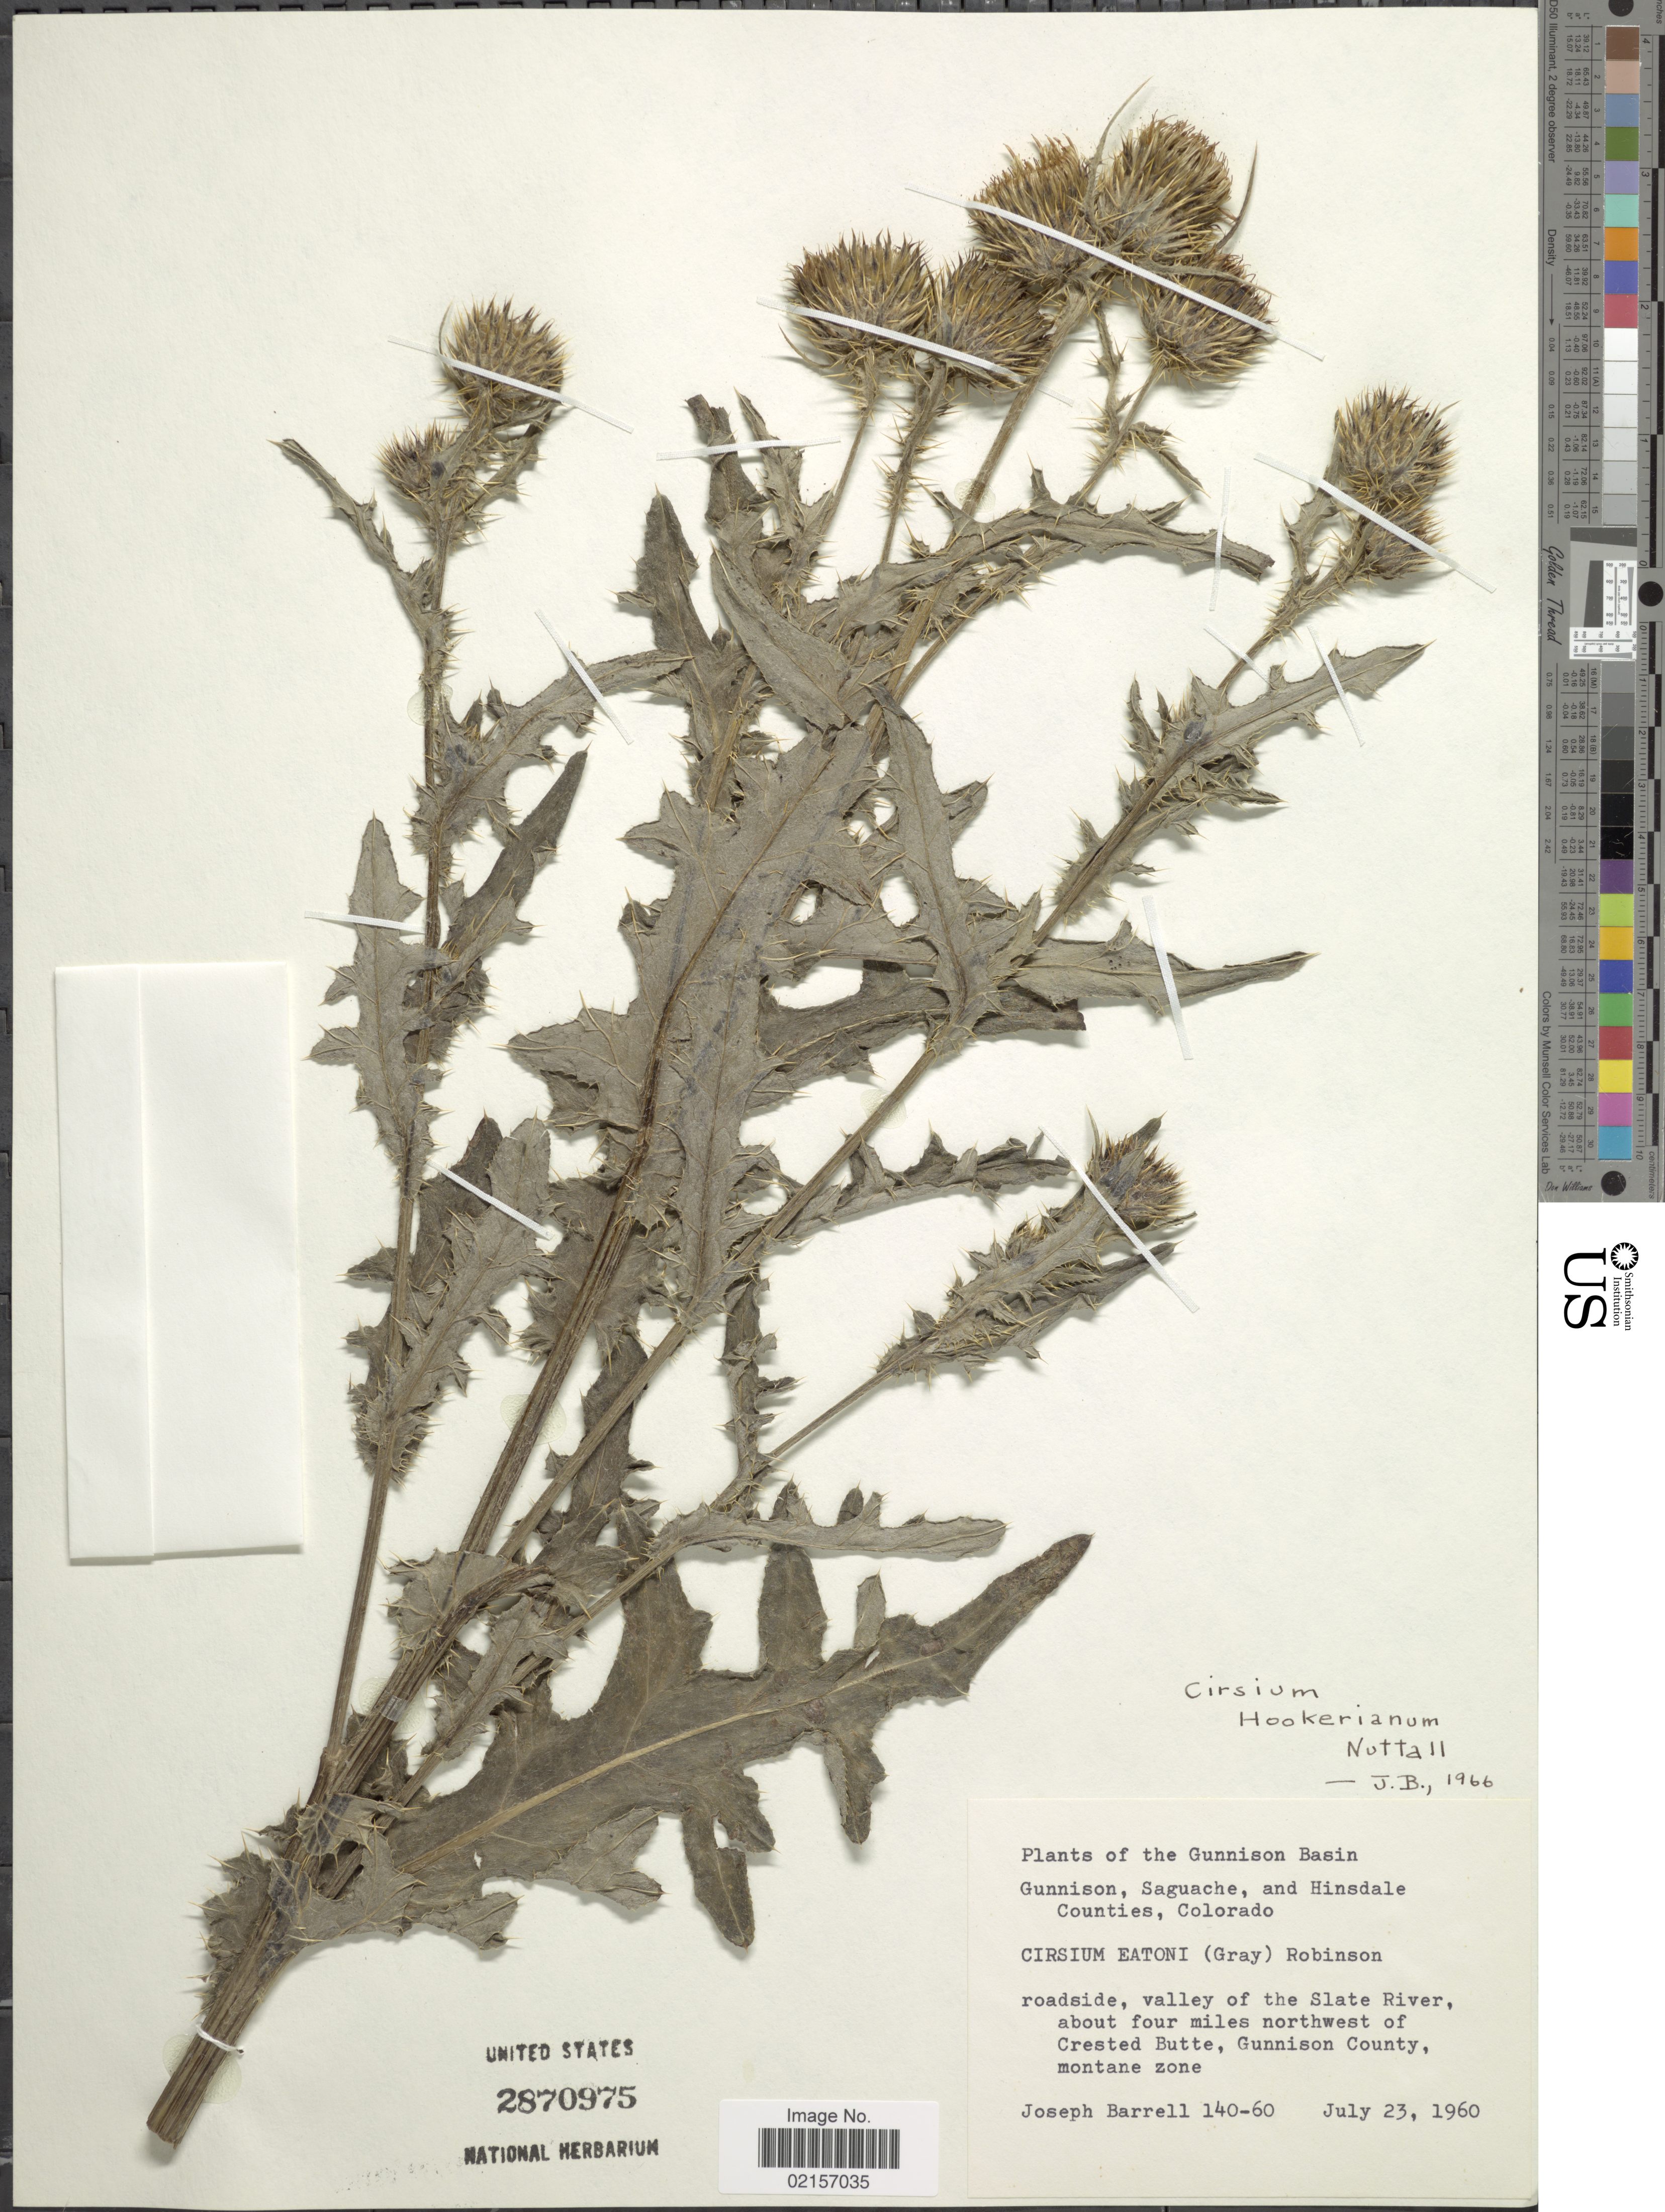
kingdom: Plantae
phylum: Tracheophyta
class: Magnoliopsida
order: Asterales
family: Asteraceae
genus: Cirsium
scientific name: Cirsium hookerianum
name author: Nutt.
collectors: J. Barrell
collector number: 140-60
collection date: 1960-07-23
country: United States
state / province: Colorado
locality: Gunnison Basin, Gunnison, Saguache, and Hinsdale Counties, roadside, valley of the Slate River, about four miles northwest of Crested Butte, Gunnison County, montane zone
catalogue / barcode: US 2870975